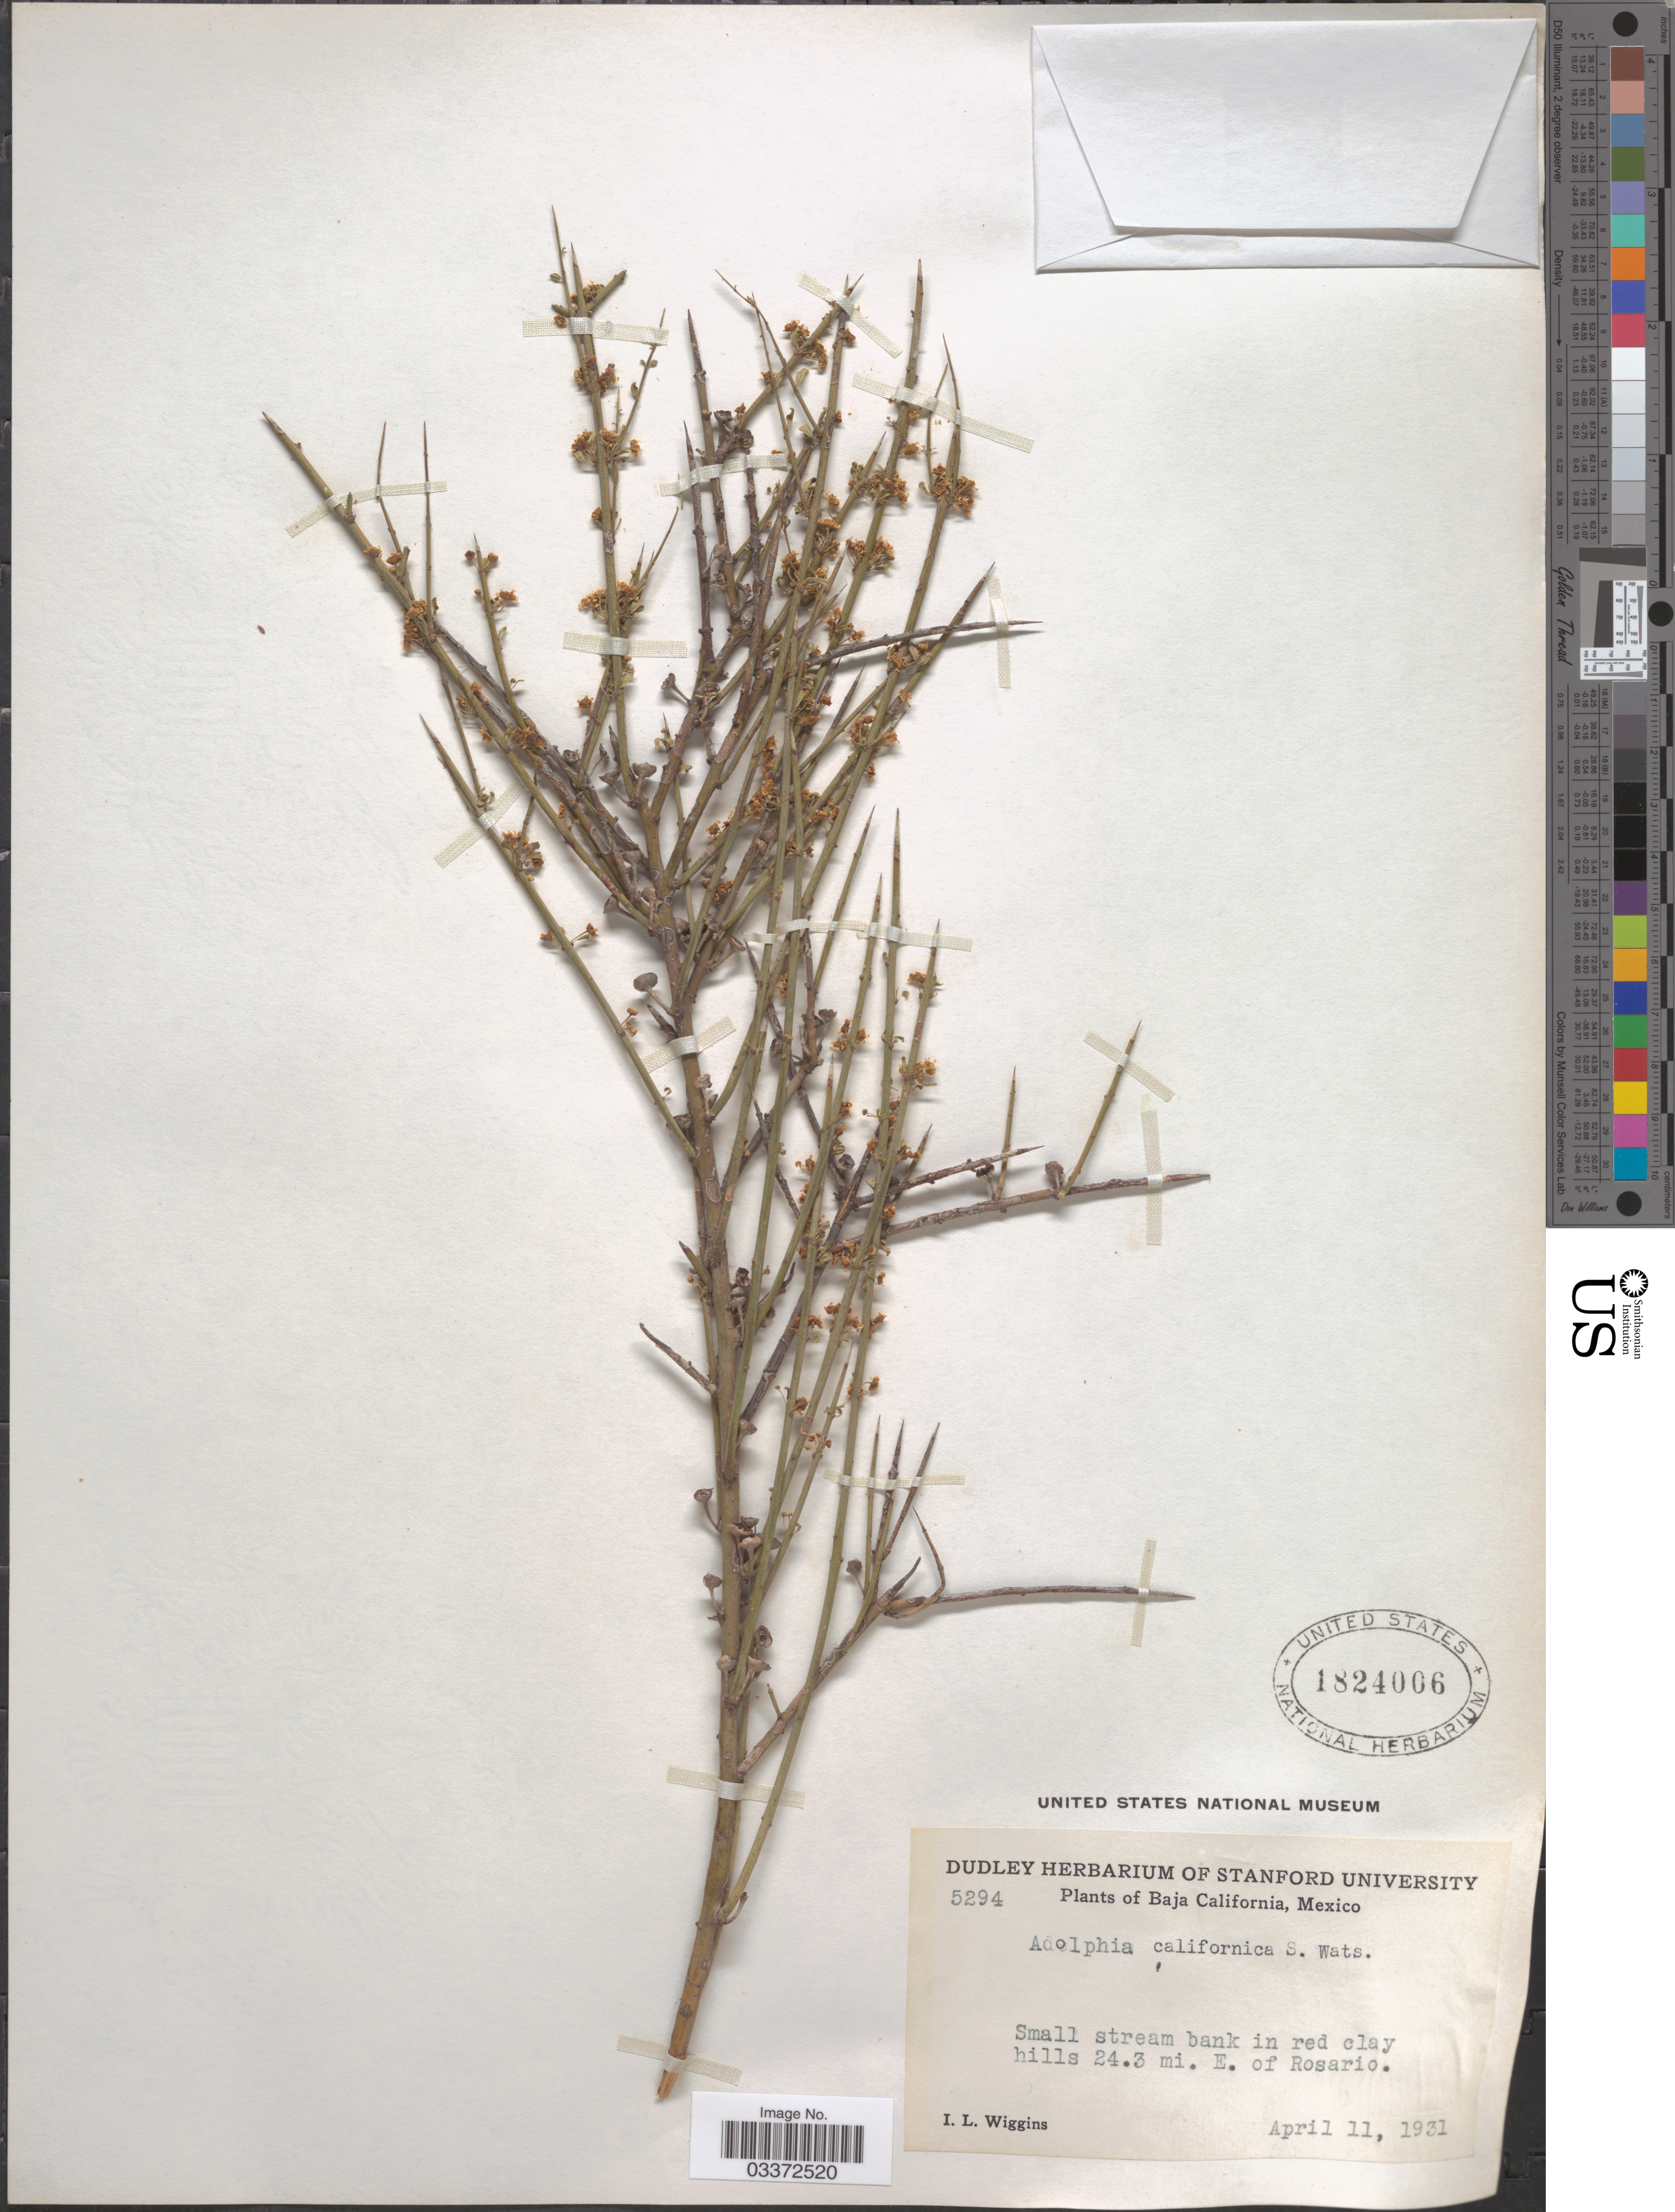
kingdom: Plantae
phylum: Tracheophyta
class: Magnoliopsida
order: Rosales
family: Rhamnaceae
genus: Adolphia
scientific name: Adolphia californica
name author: S. Watson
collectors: I. L. Wiggins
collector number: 5294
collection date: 1931-04-11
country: Mexico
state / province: Baja California Norte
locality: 24.3 mi. E. of Rosario.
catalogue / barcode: US 1824006